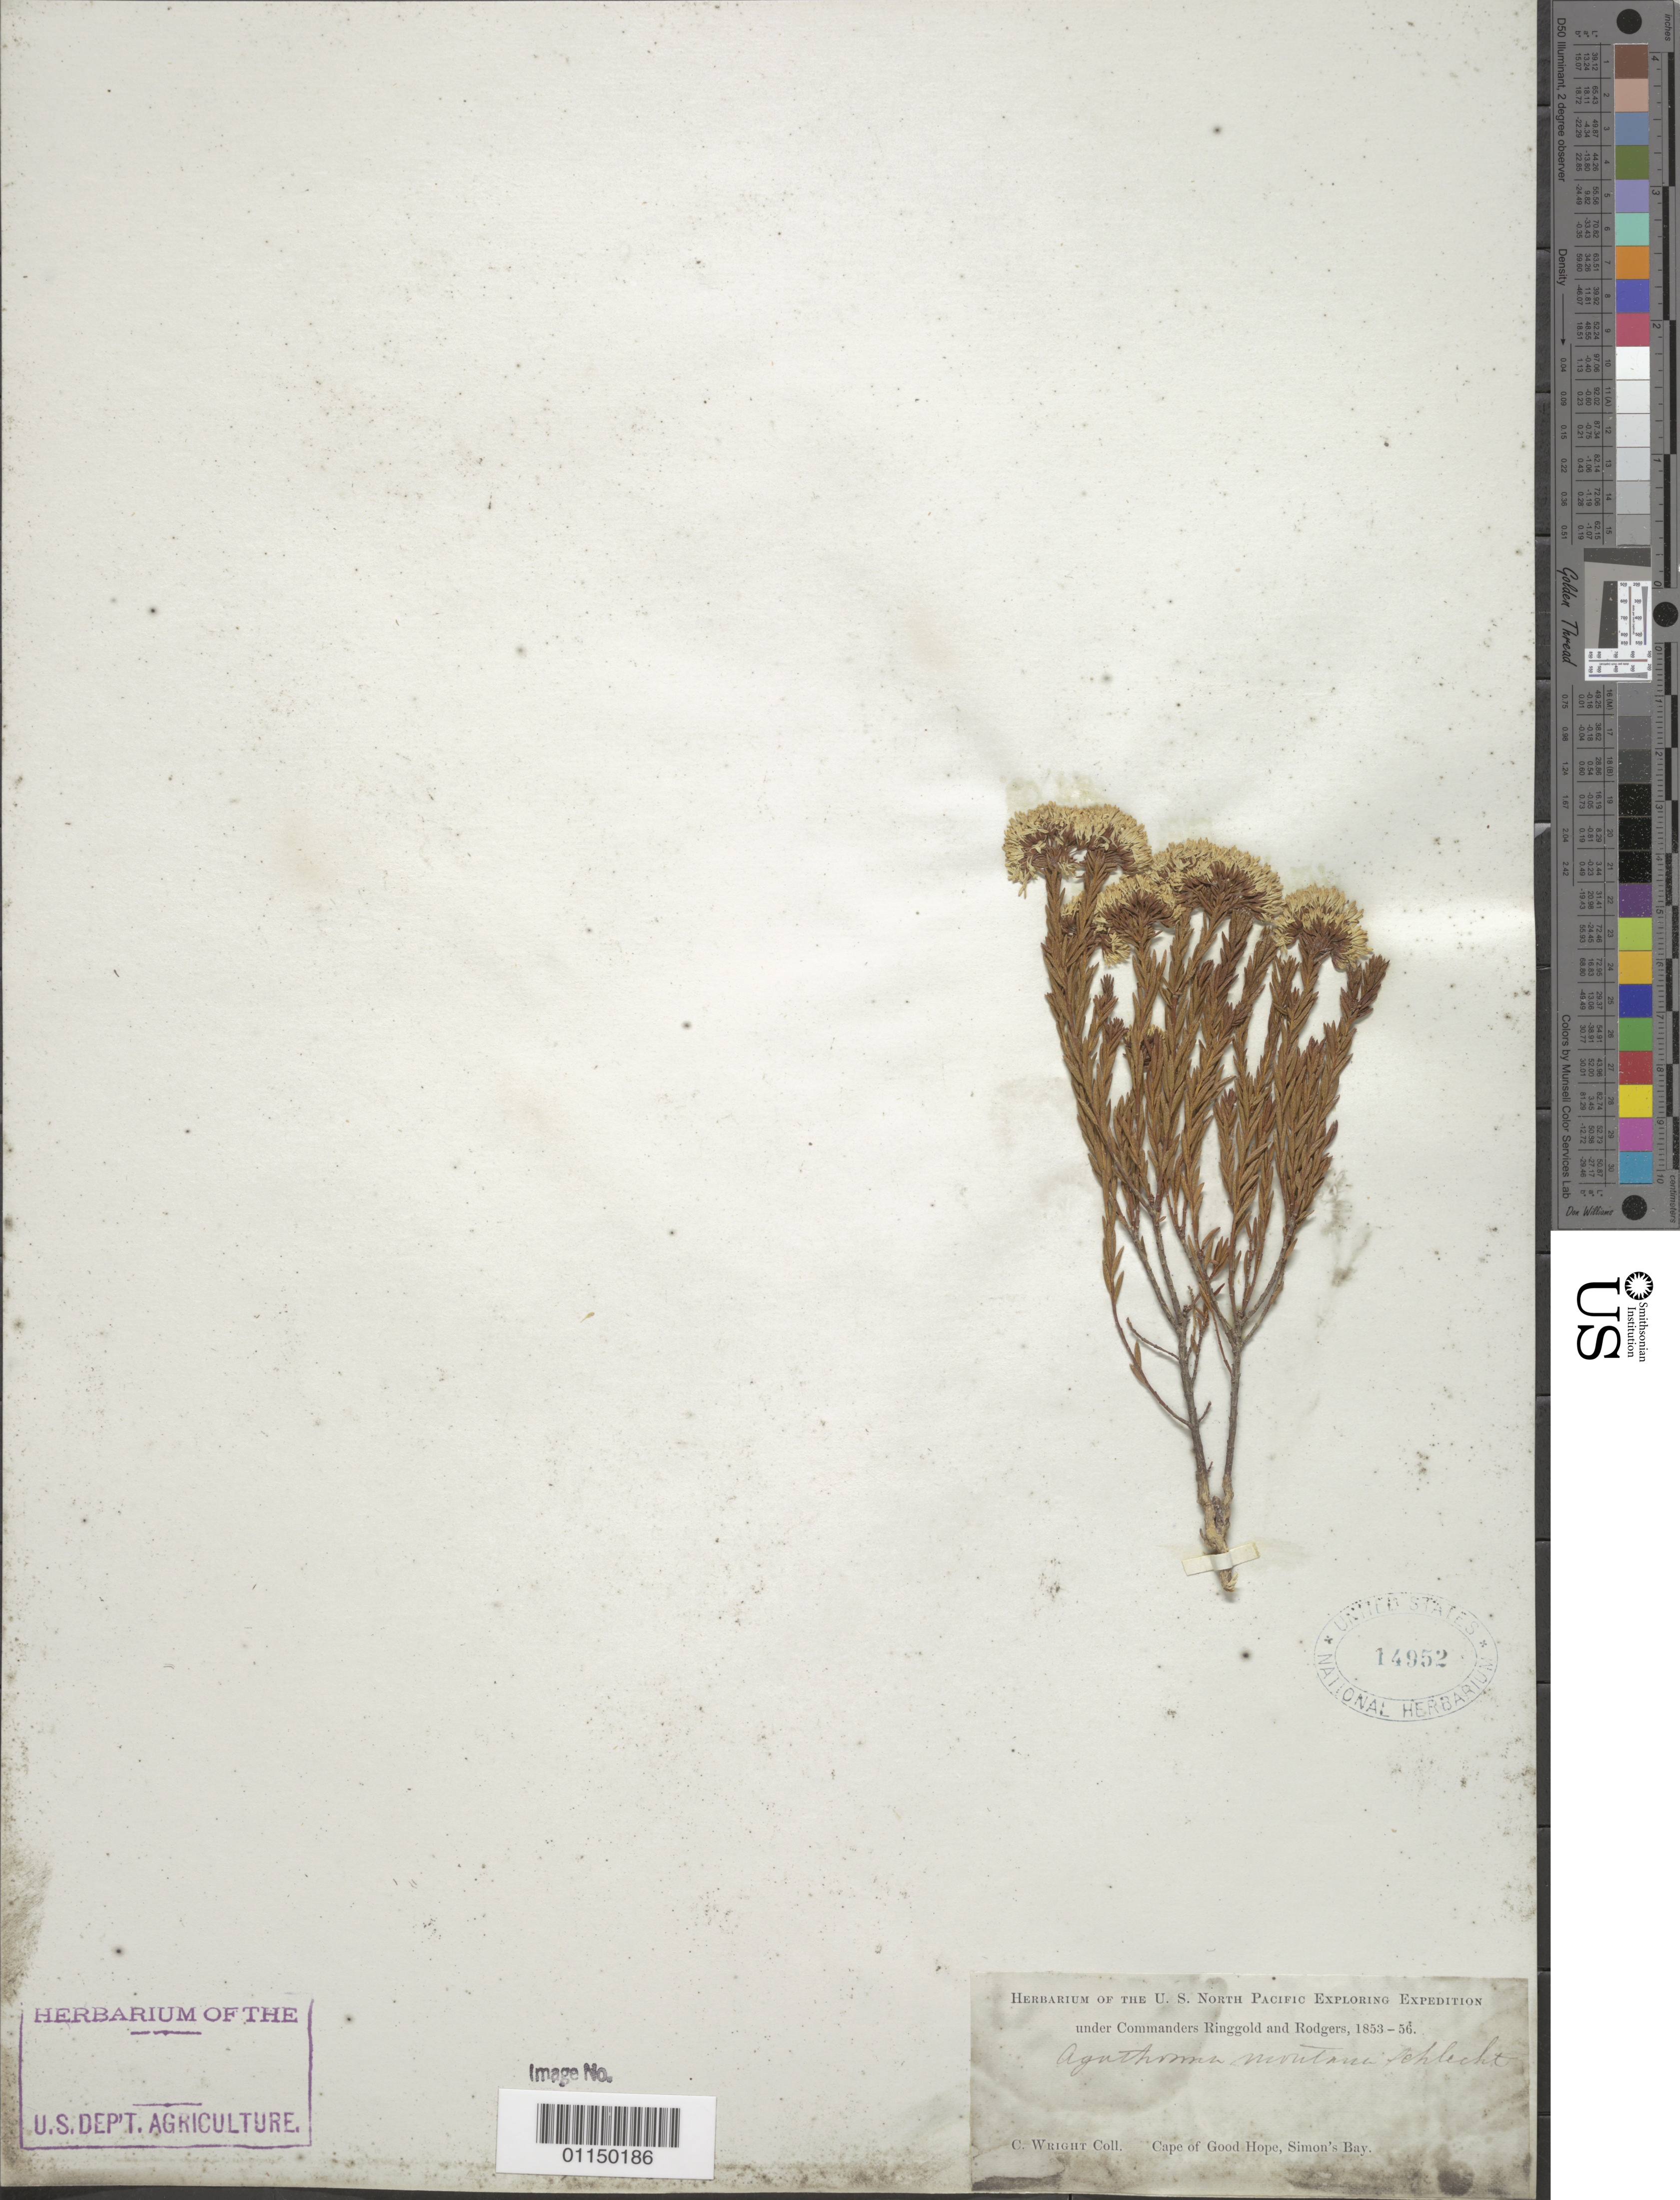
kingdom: Plantae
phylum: Tracheophyta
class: Magnoliopsida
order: Sapindales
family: Rutaceae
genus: Agathosma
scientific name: Agathosma montana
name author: Schltdl.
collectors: C. Wright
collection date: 1853/1856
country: South Africa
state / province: Western Cape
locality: Cape of Good Hope, Simon's Bay.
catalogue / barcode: US 14952